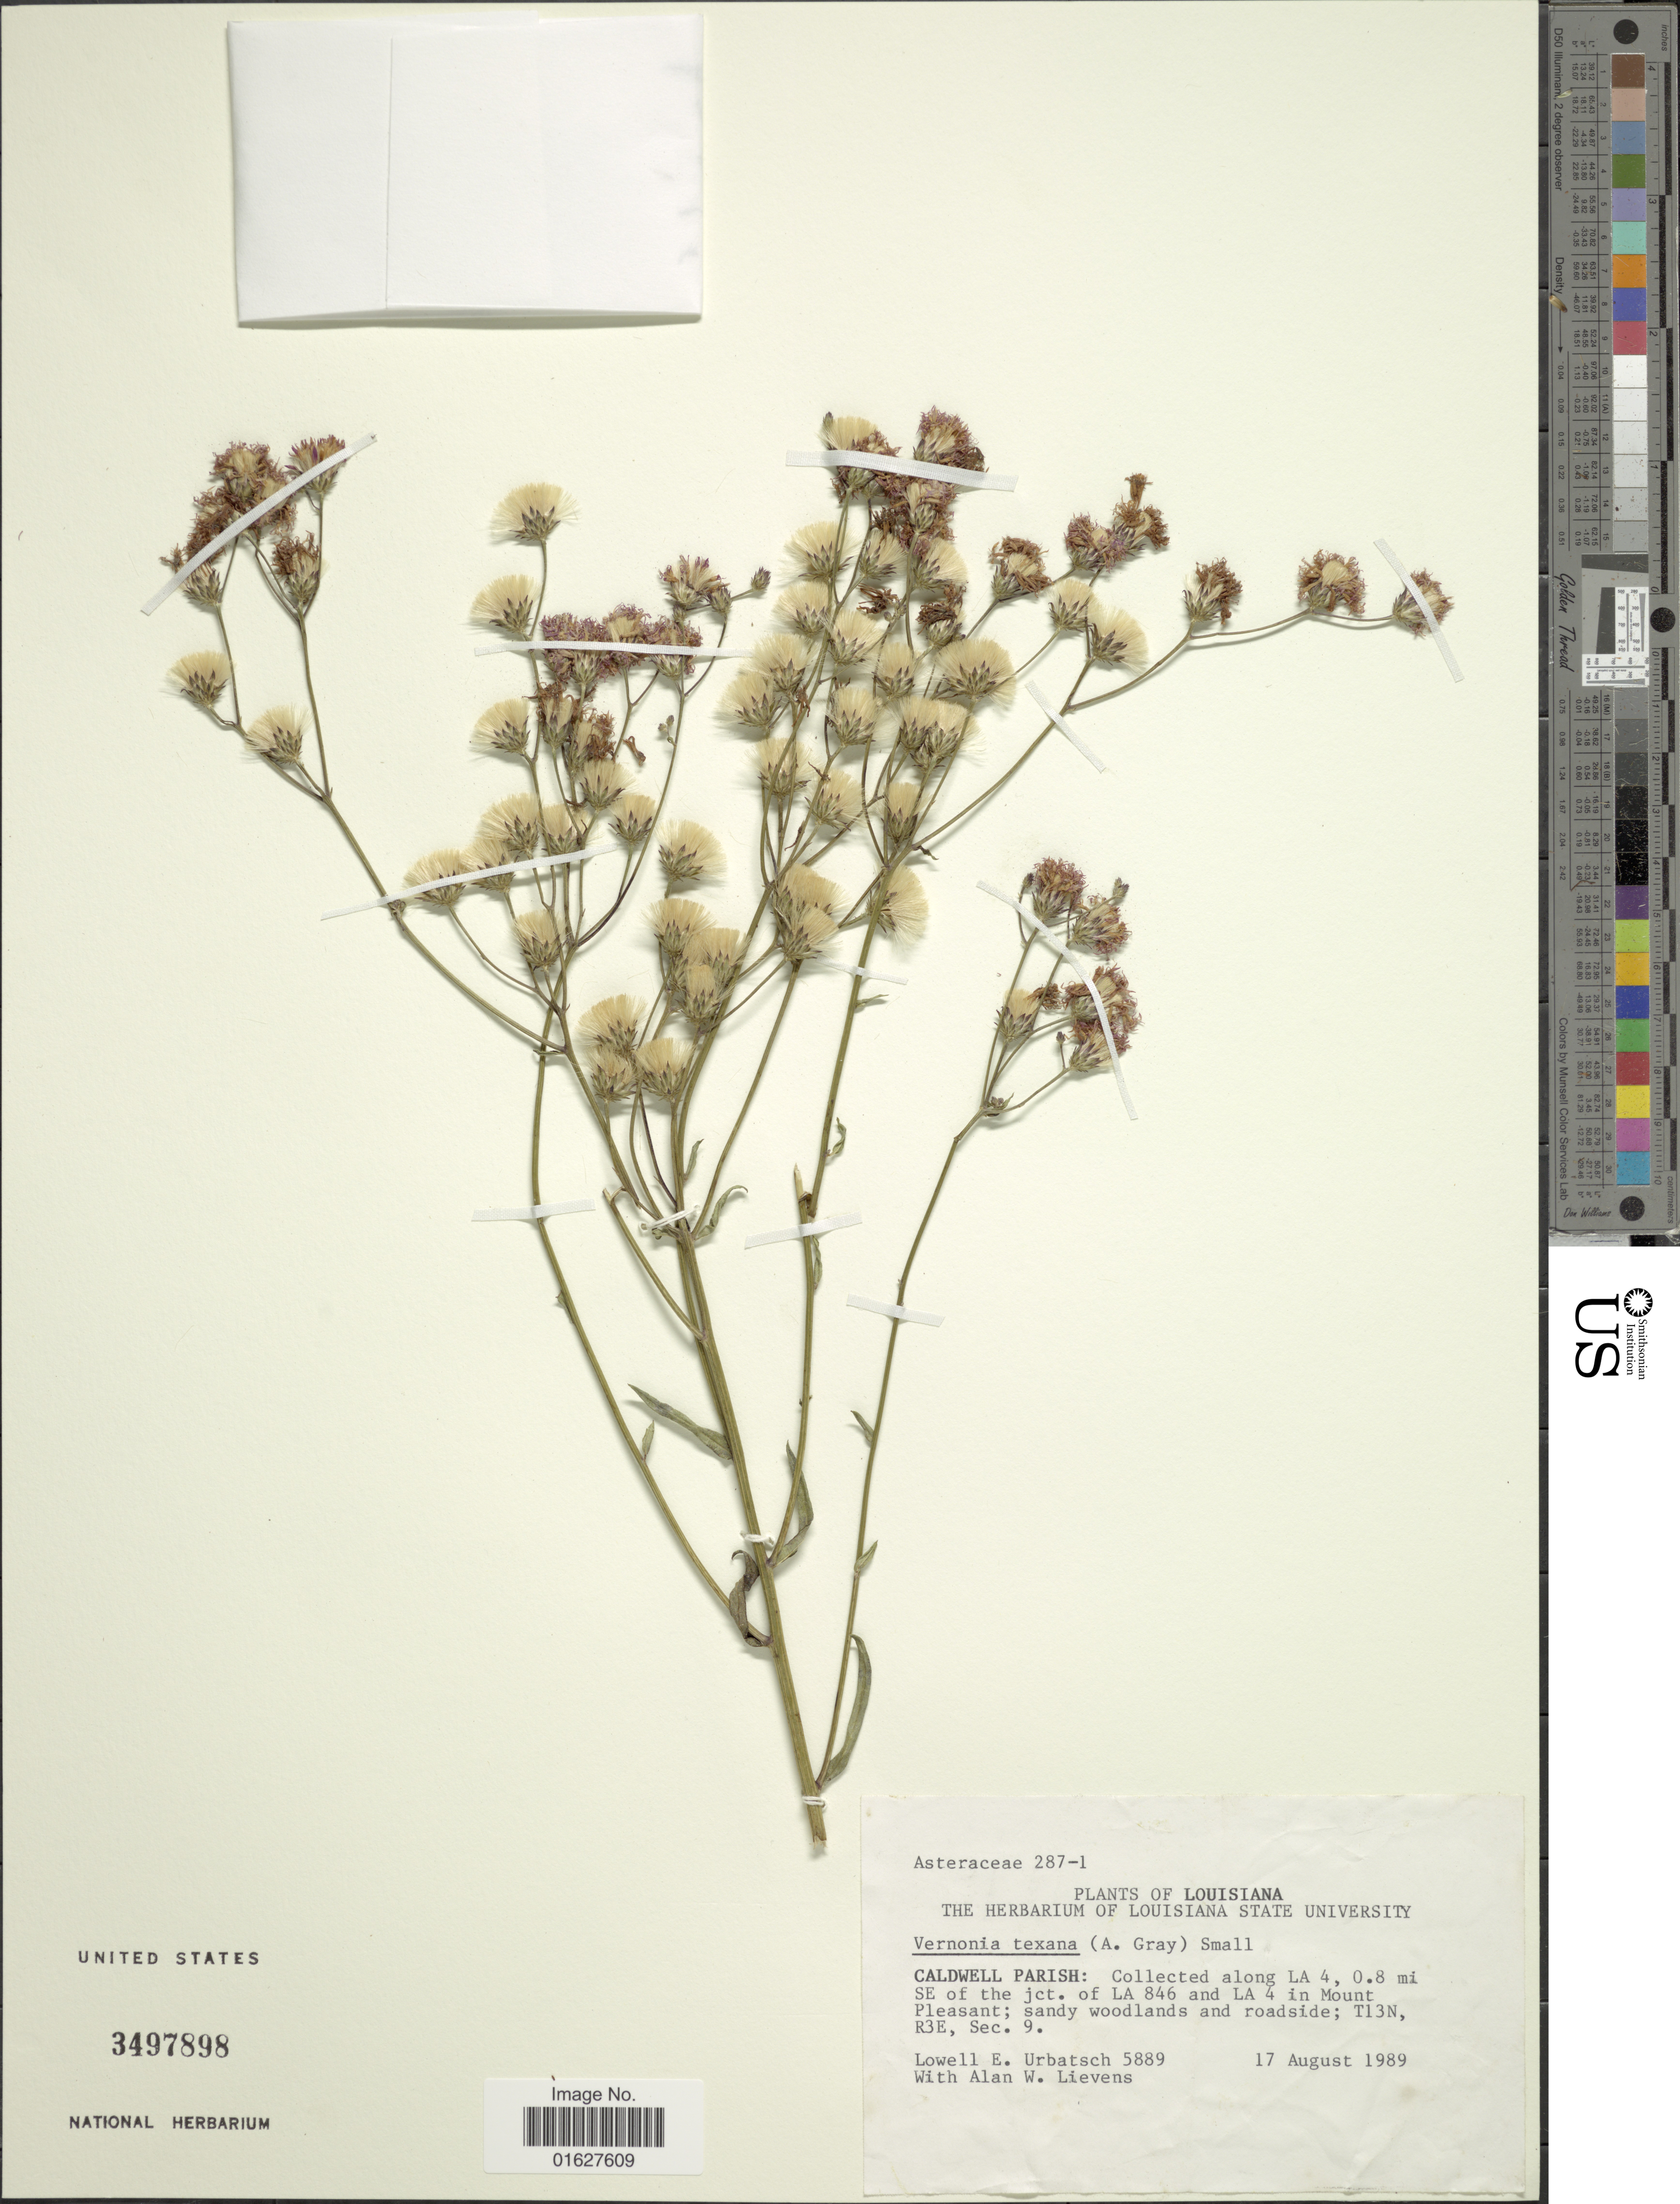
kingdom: Plantae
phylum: Tracheophyta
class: Magnoliopsida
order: Asterales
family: Asteraceae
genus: Vernonia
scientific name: Vernonia texana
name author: (A. Gray) Small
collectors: L. Urbatsch & A. Lievens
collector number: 5889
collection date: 1989-08-17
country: United States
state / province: Louisiana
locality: Louisiana. Caldwell Parish: along LA 4, 0.8 mi SE of the jct. of LA 846 and LA 4 in Mount Pleasant; sandy woodlands and roadside; T13N, R3E, Se. 9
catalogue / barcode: US 3497898